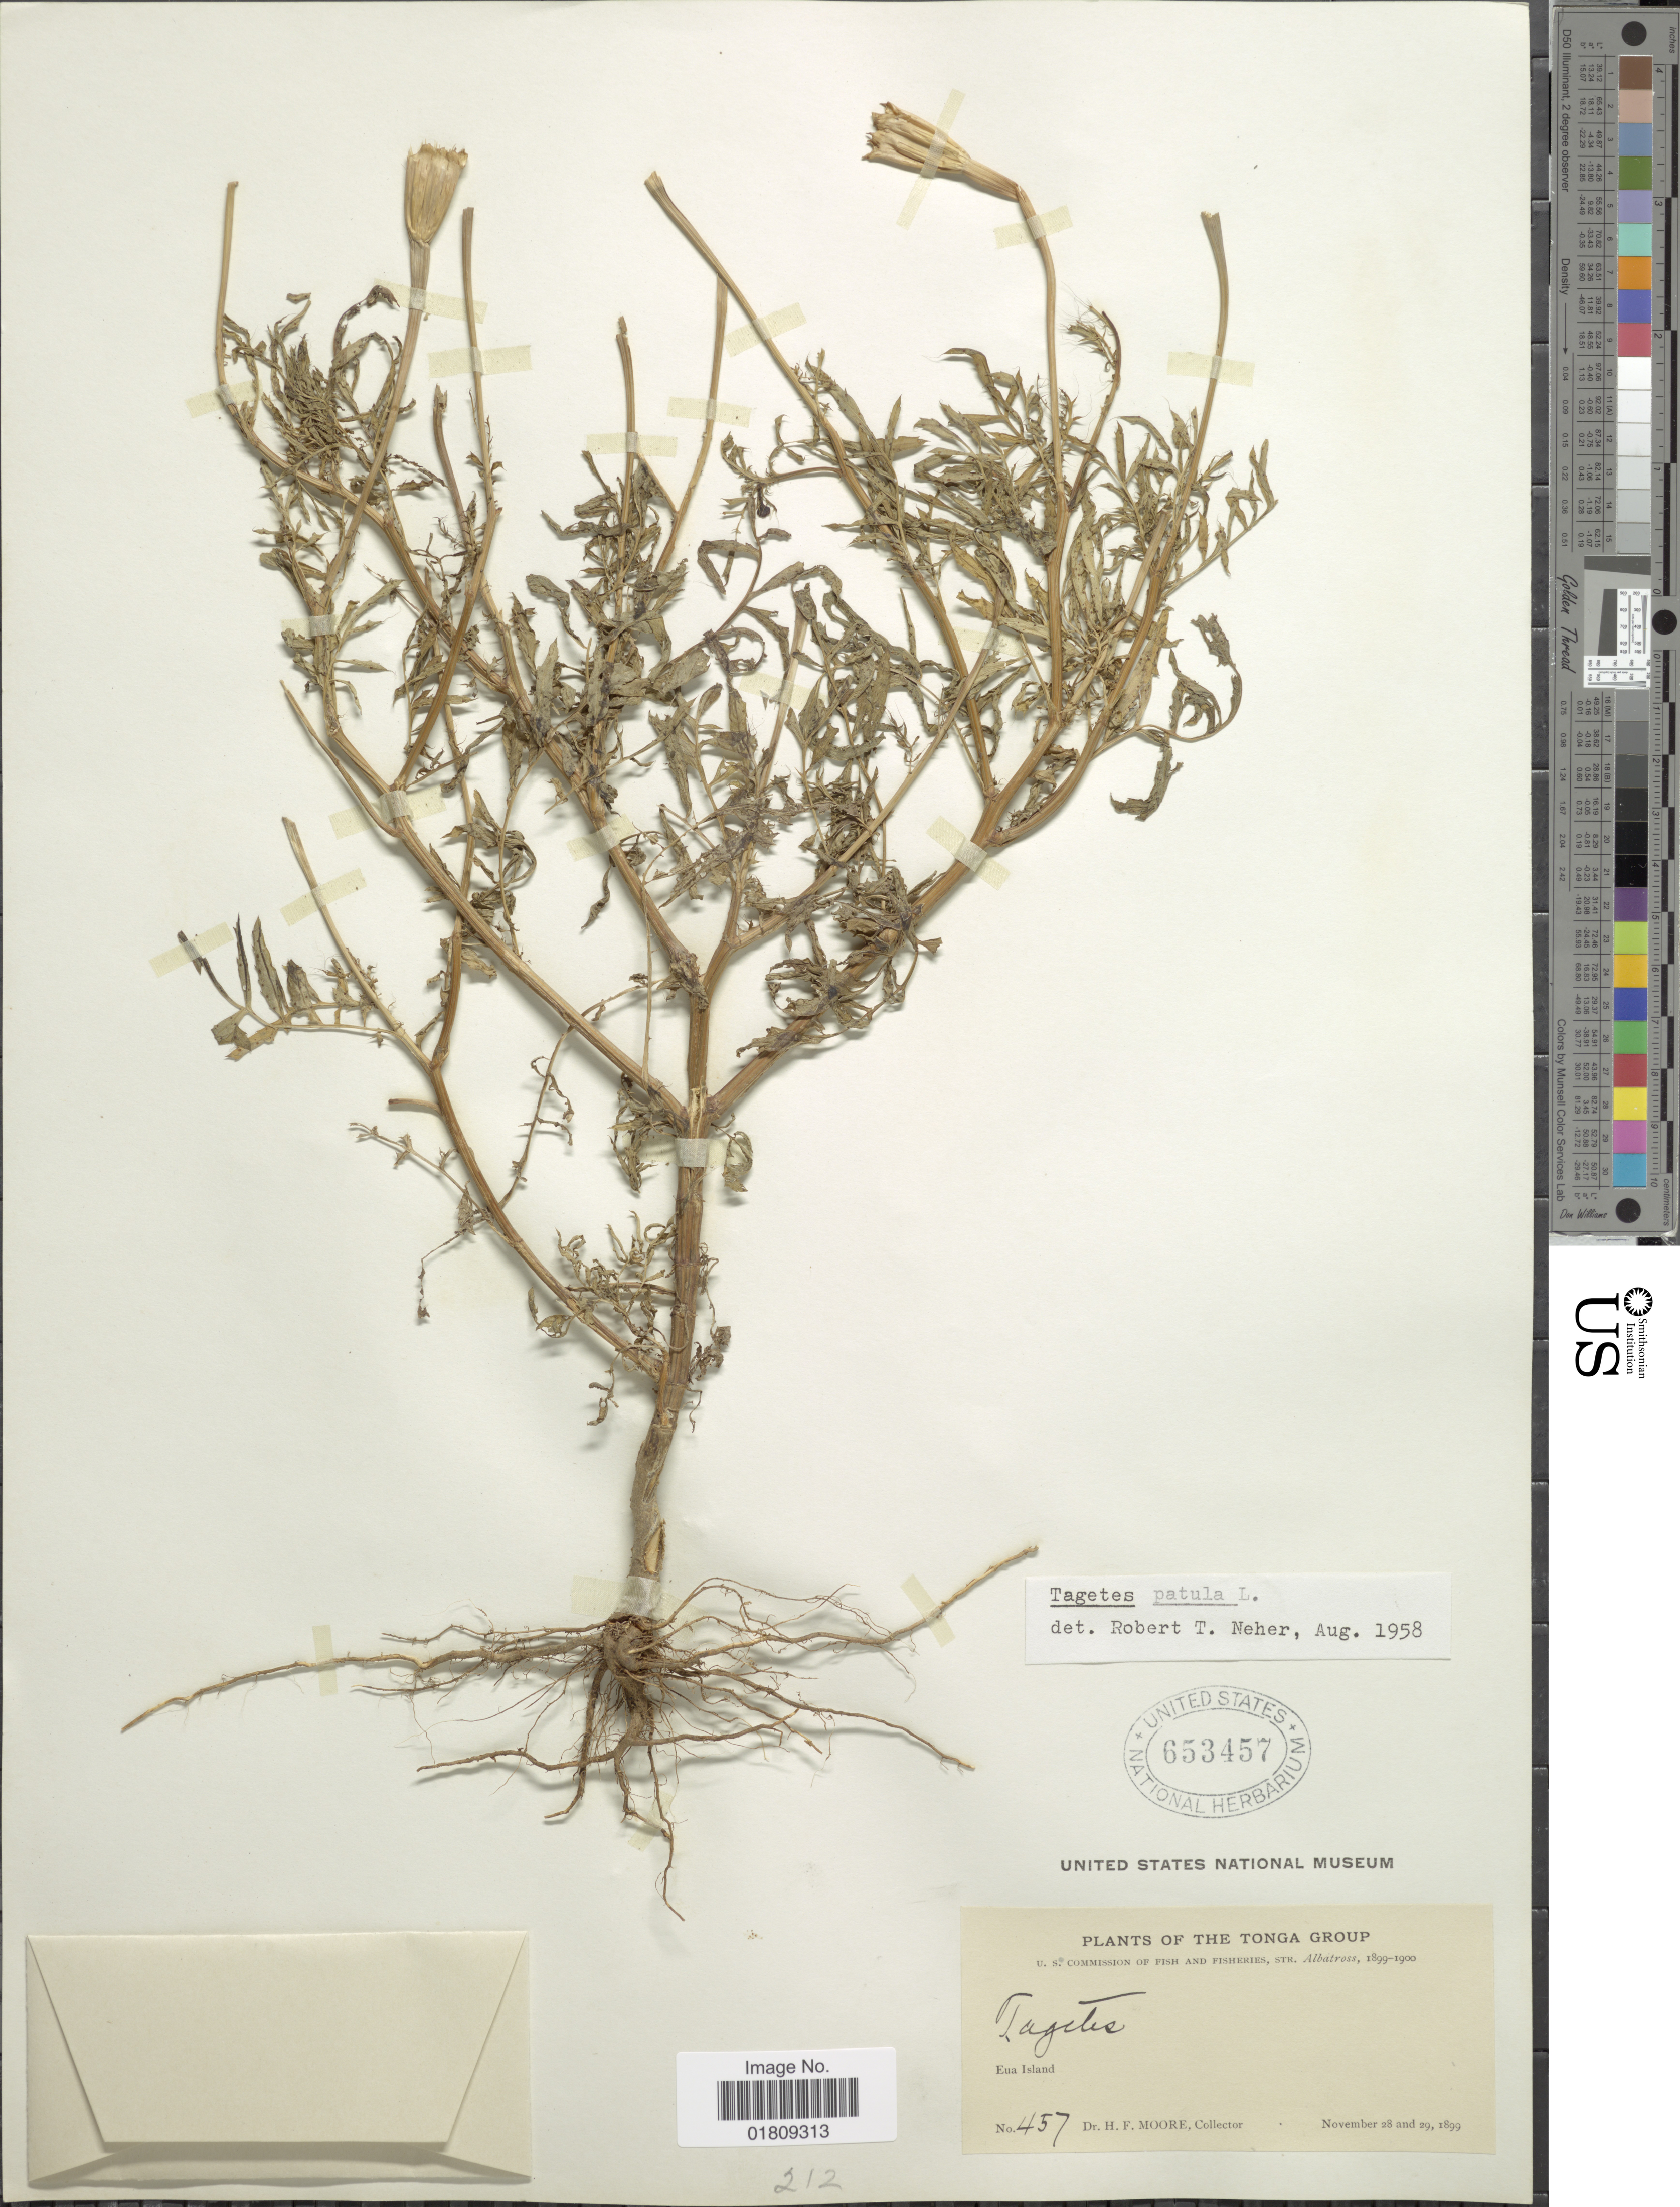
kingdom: Plantae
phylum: Tracheophyta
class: Magnoliopsida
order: Asterales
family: Asteraceae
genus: Tagetes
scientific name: Tagetes erecta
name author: L.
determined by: Wagner, W. L., (BOT), Smithsonian Institution - National Museum of Natural History (UNITED STATES)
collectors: H. F. Moore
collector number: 457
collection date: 1899-11-28/1899-11-29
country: Tonga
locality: The Tonga Group, Eua Island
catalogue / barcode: US 653457